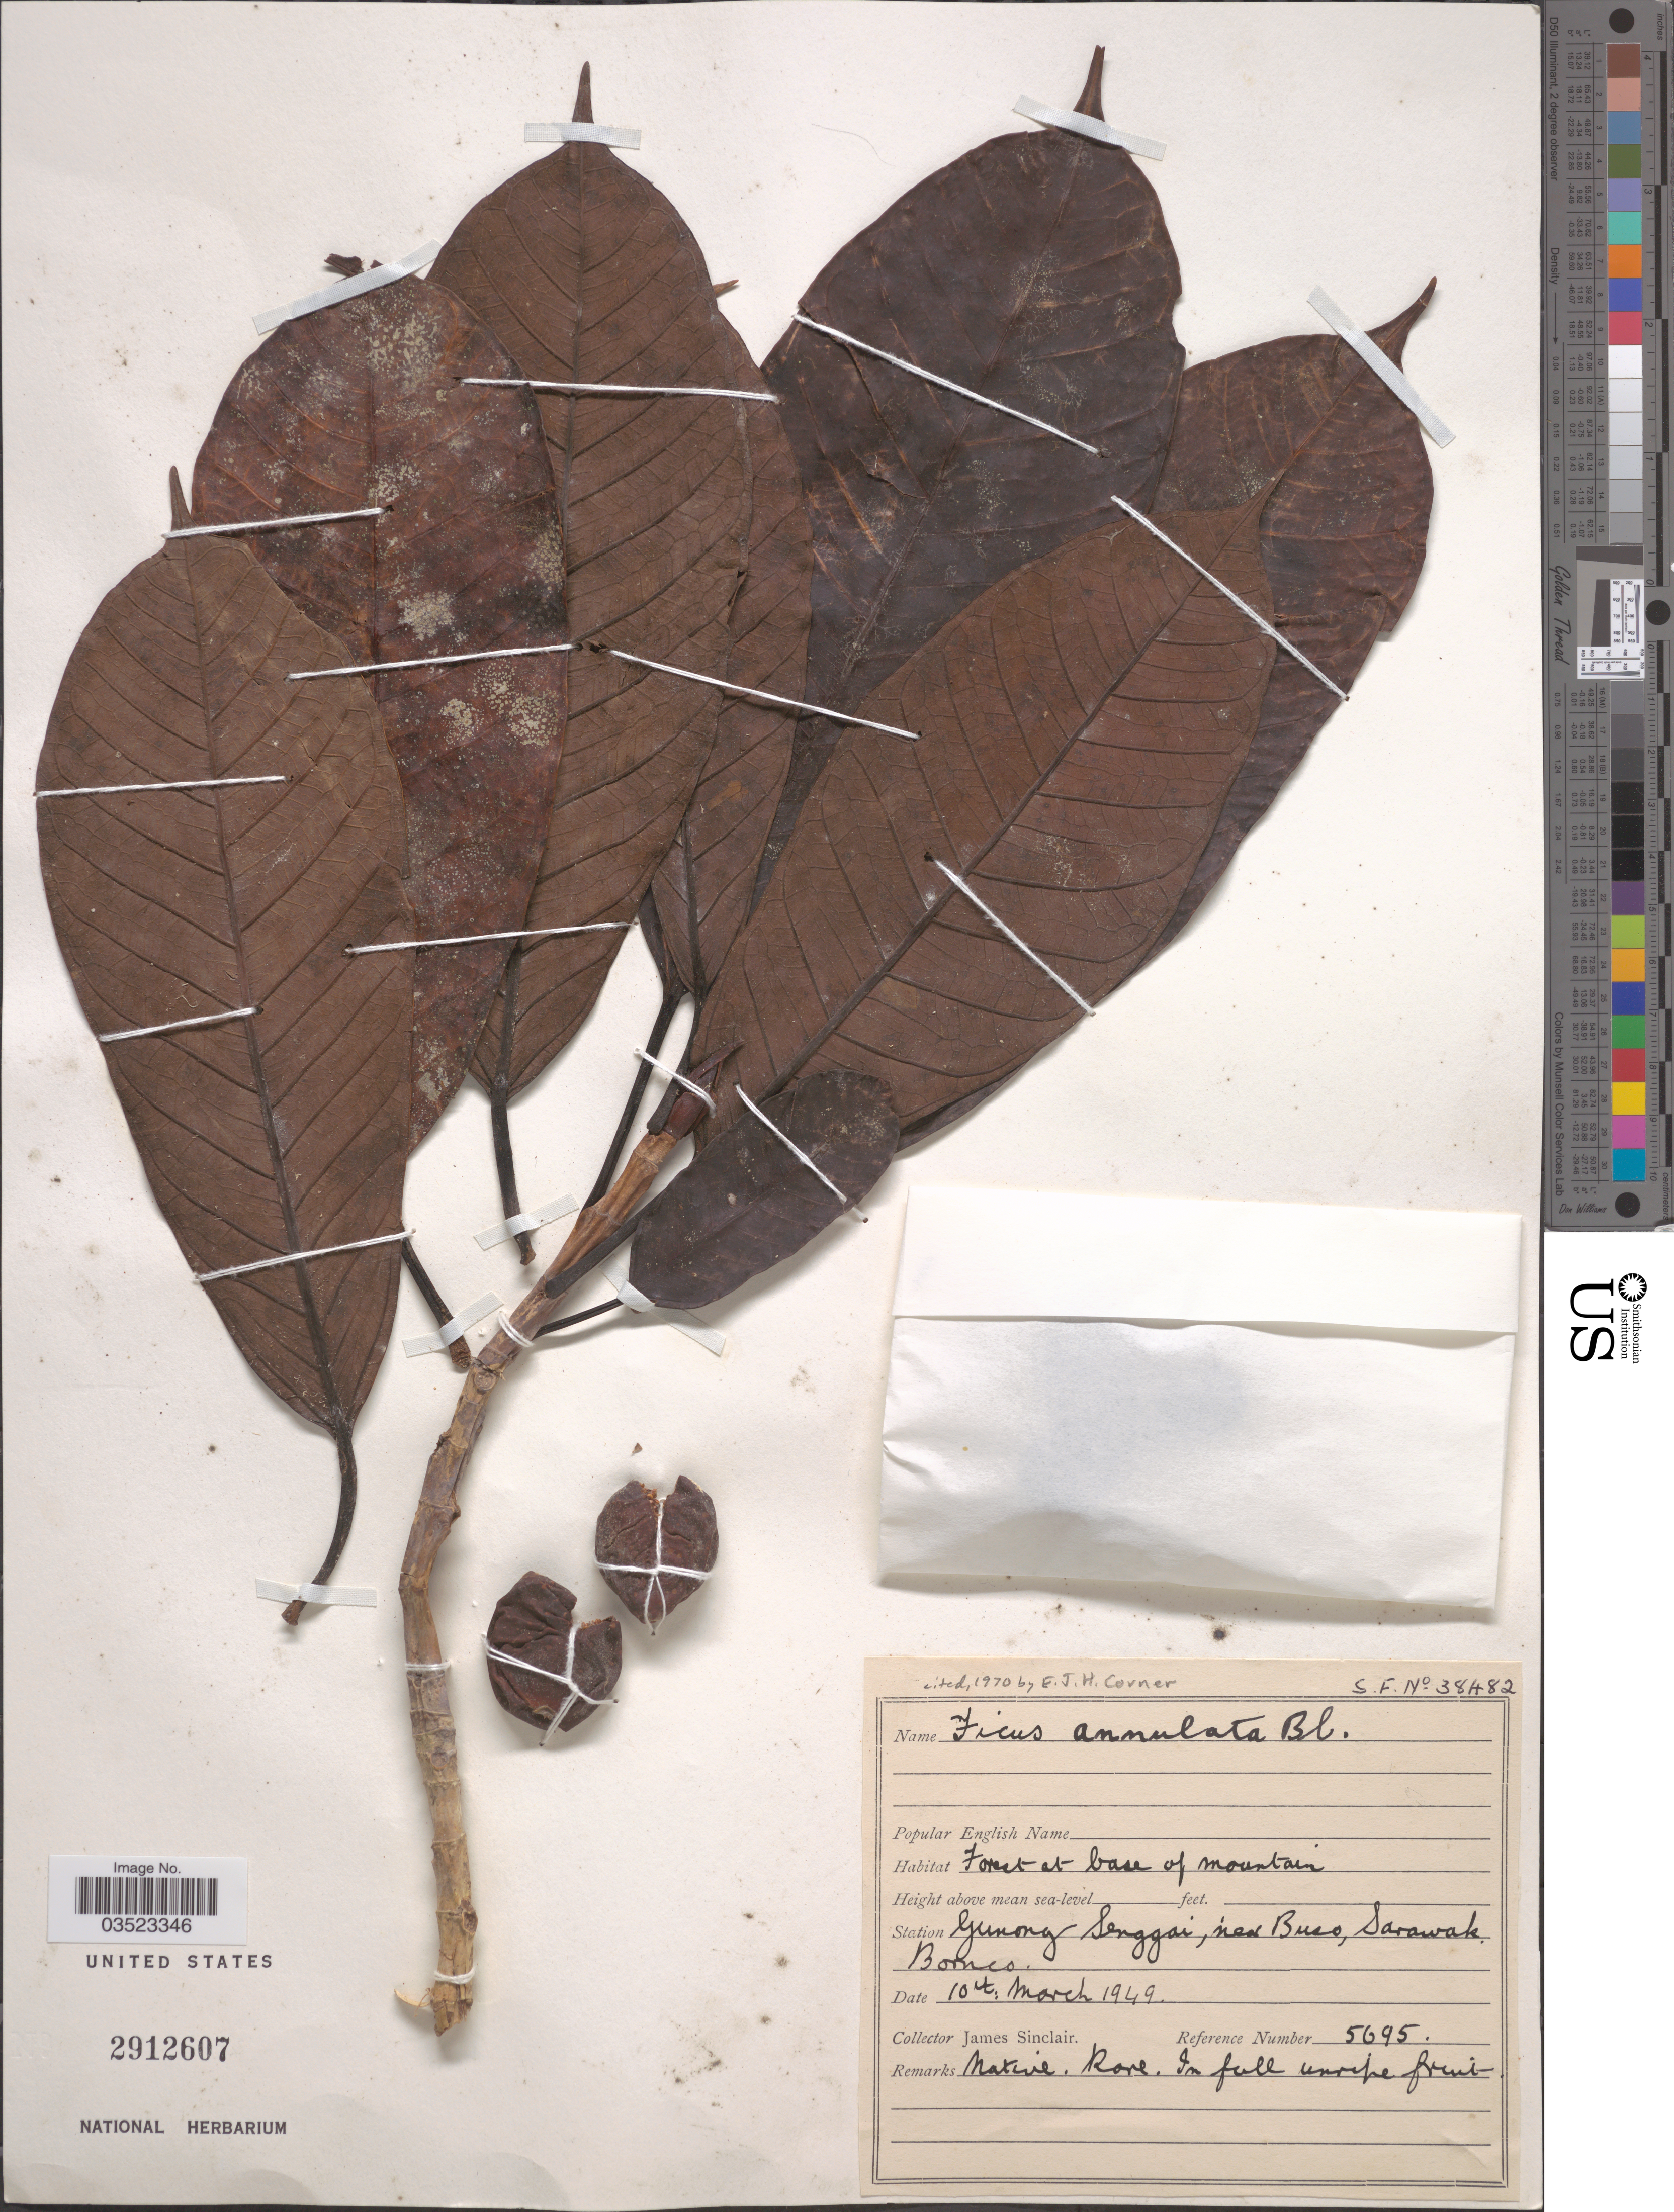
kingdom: Plantae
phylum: Tracheophyta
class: Magnoliopsida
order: Rosales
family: Moraceae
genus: Ficus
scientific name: Ficus annulata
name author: Blume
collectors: J. Sinclair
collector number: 5695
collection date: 1949-03-10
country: Malaysia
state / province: Sarawak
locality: Station Gunong Senggai, near Buso. Borneo.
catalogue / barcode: US 2912607